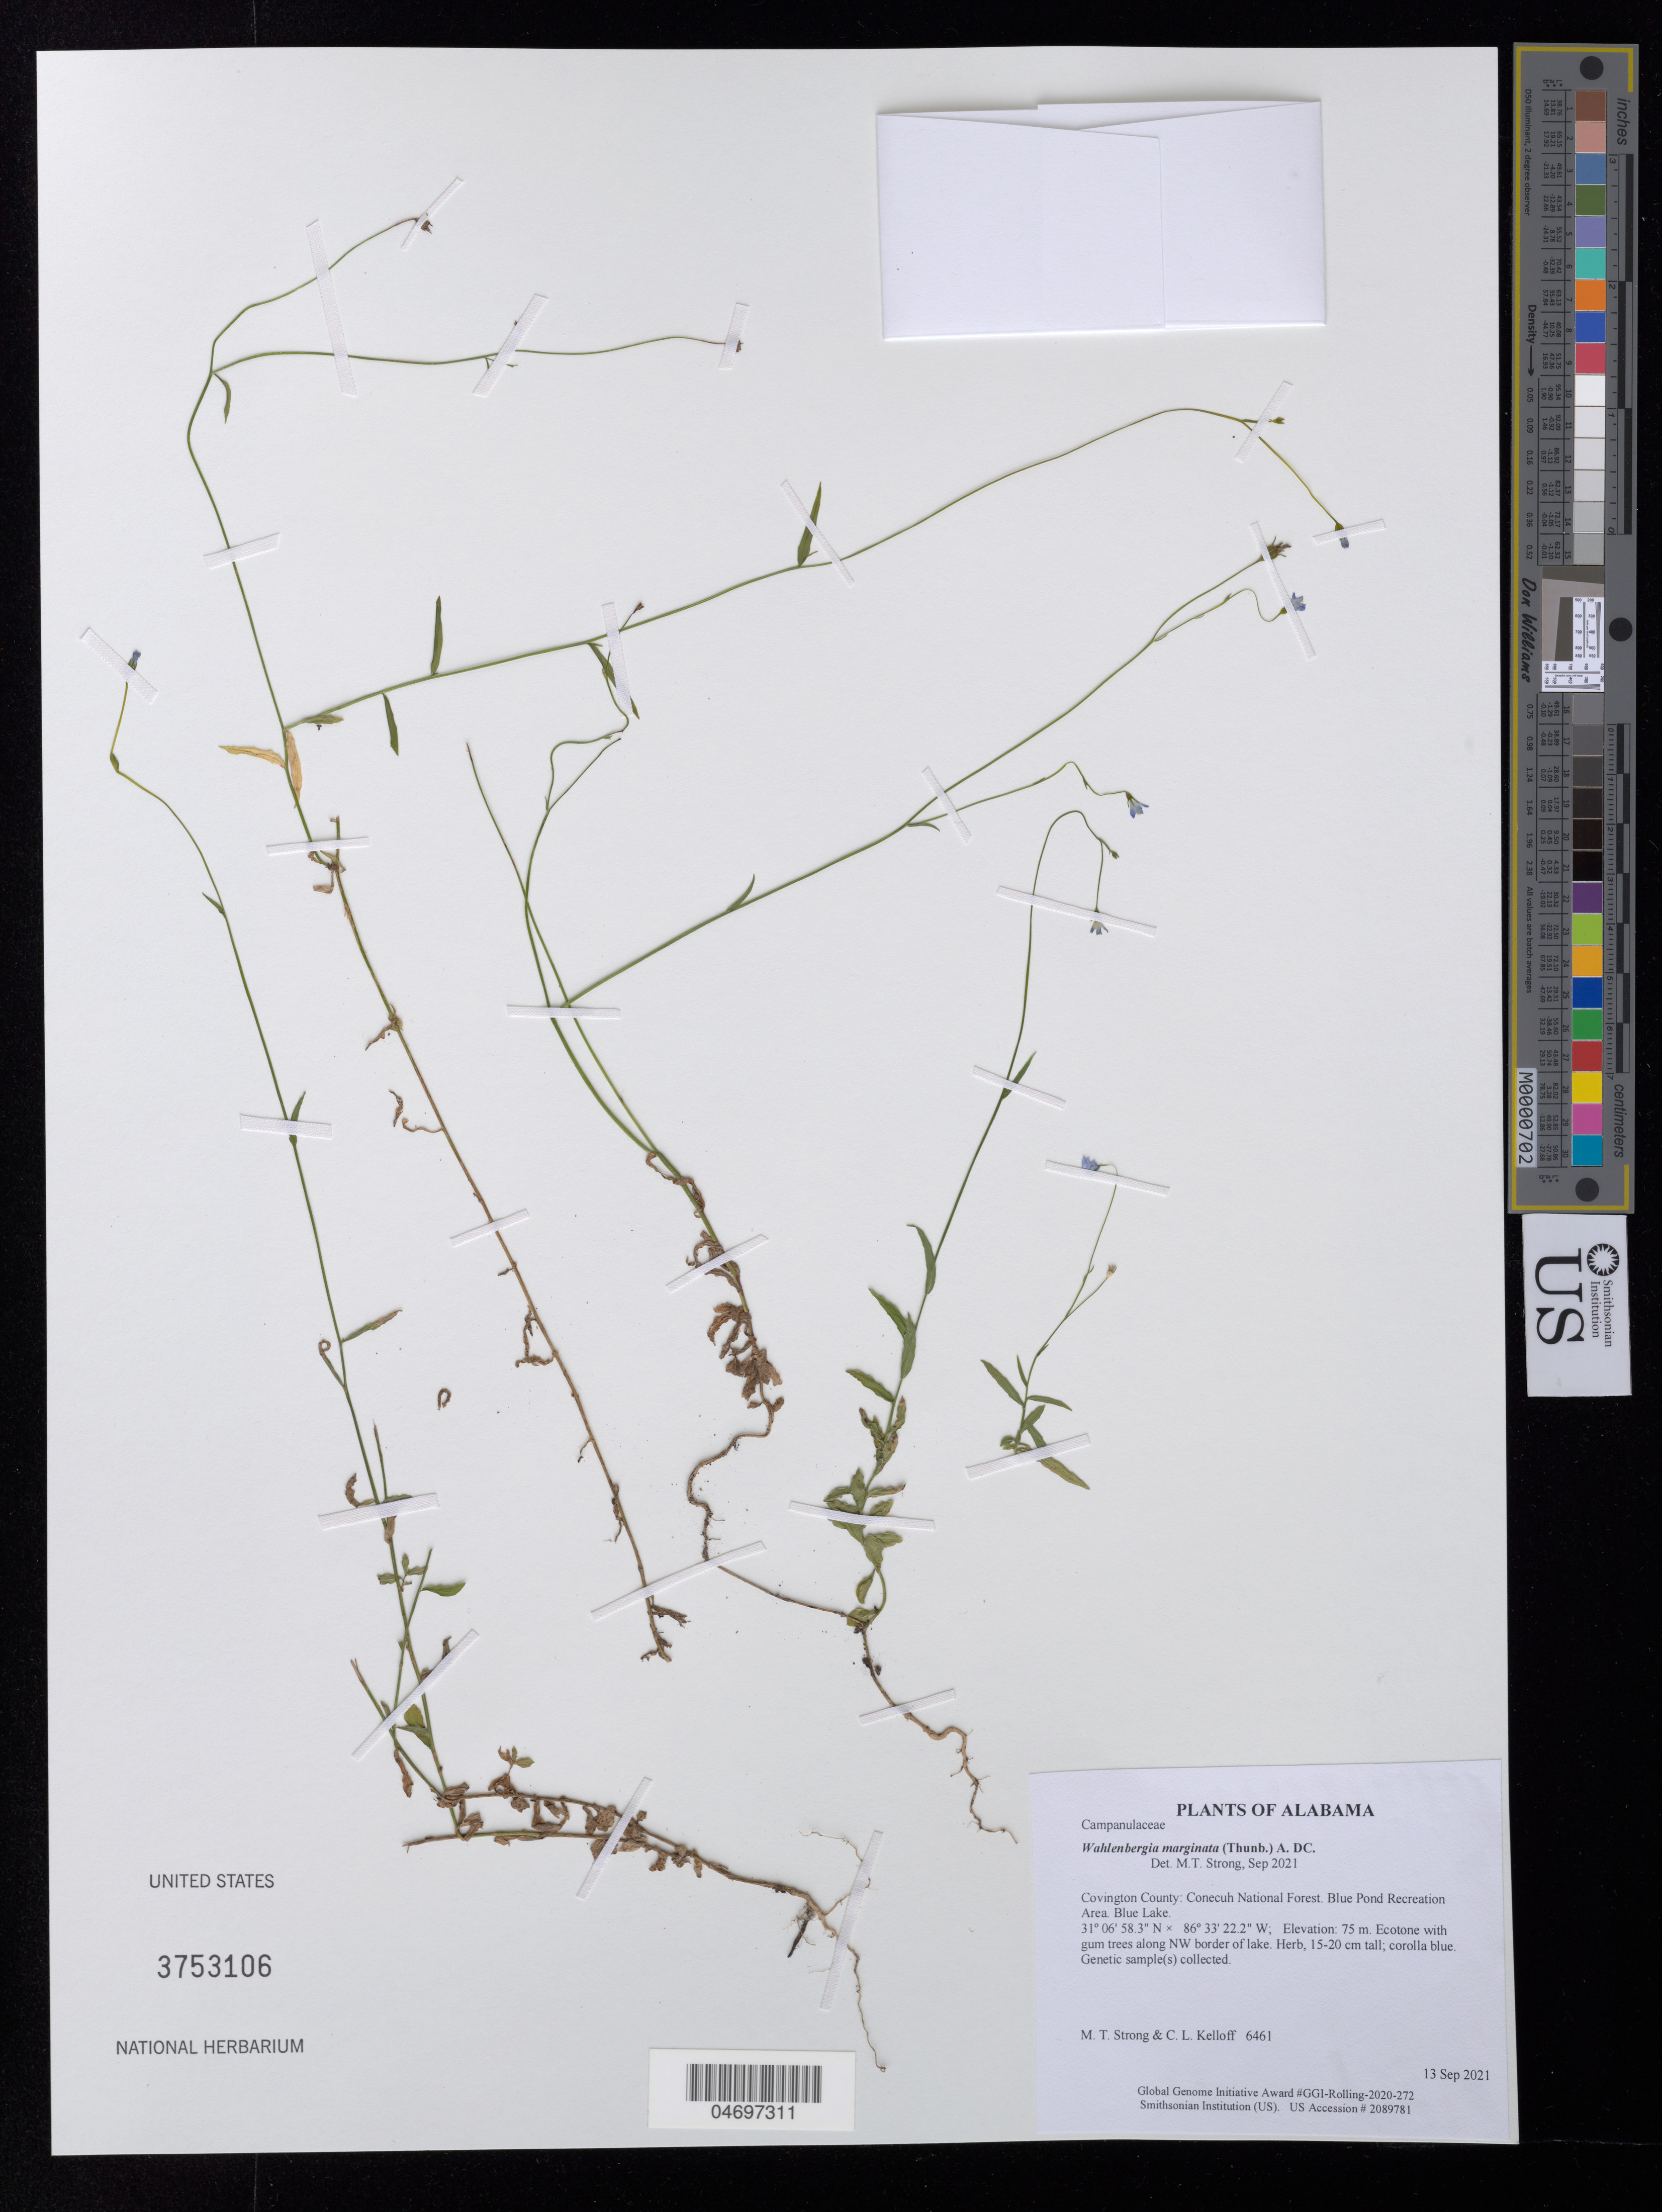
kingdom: Plantae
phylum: Tracheophyta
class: Magnoliopsida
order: Asterales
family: Campanulaceae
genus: Wahlenbergia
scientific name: Wahlenbergia marginata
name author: (Thunb.) A. DC.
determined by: Strong, Mark T.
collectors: M. T. Strong & C. L. Kelloff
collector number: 6461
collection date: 2021-09-13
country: United States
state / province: Alabama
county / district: Covington County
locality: Conecuh National Forest. Blue Pond Recreation Area. Blue Lake.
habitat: Ecotone with gum trees along NW border of lake.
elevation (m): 75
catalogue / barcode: US 3753106